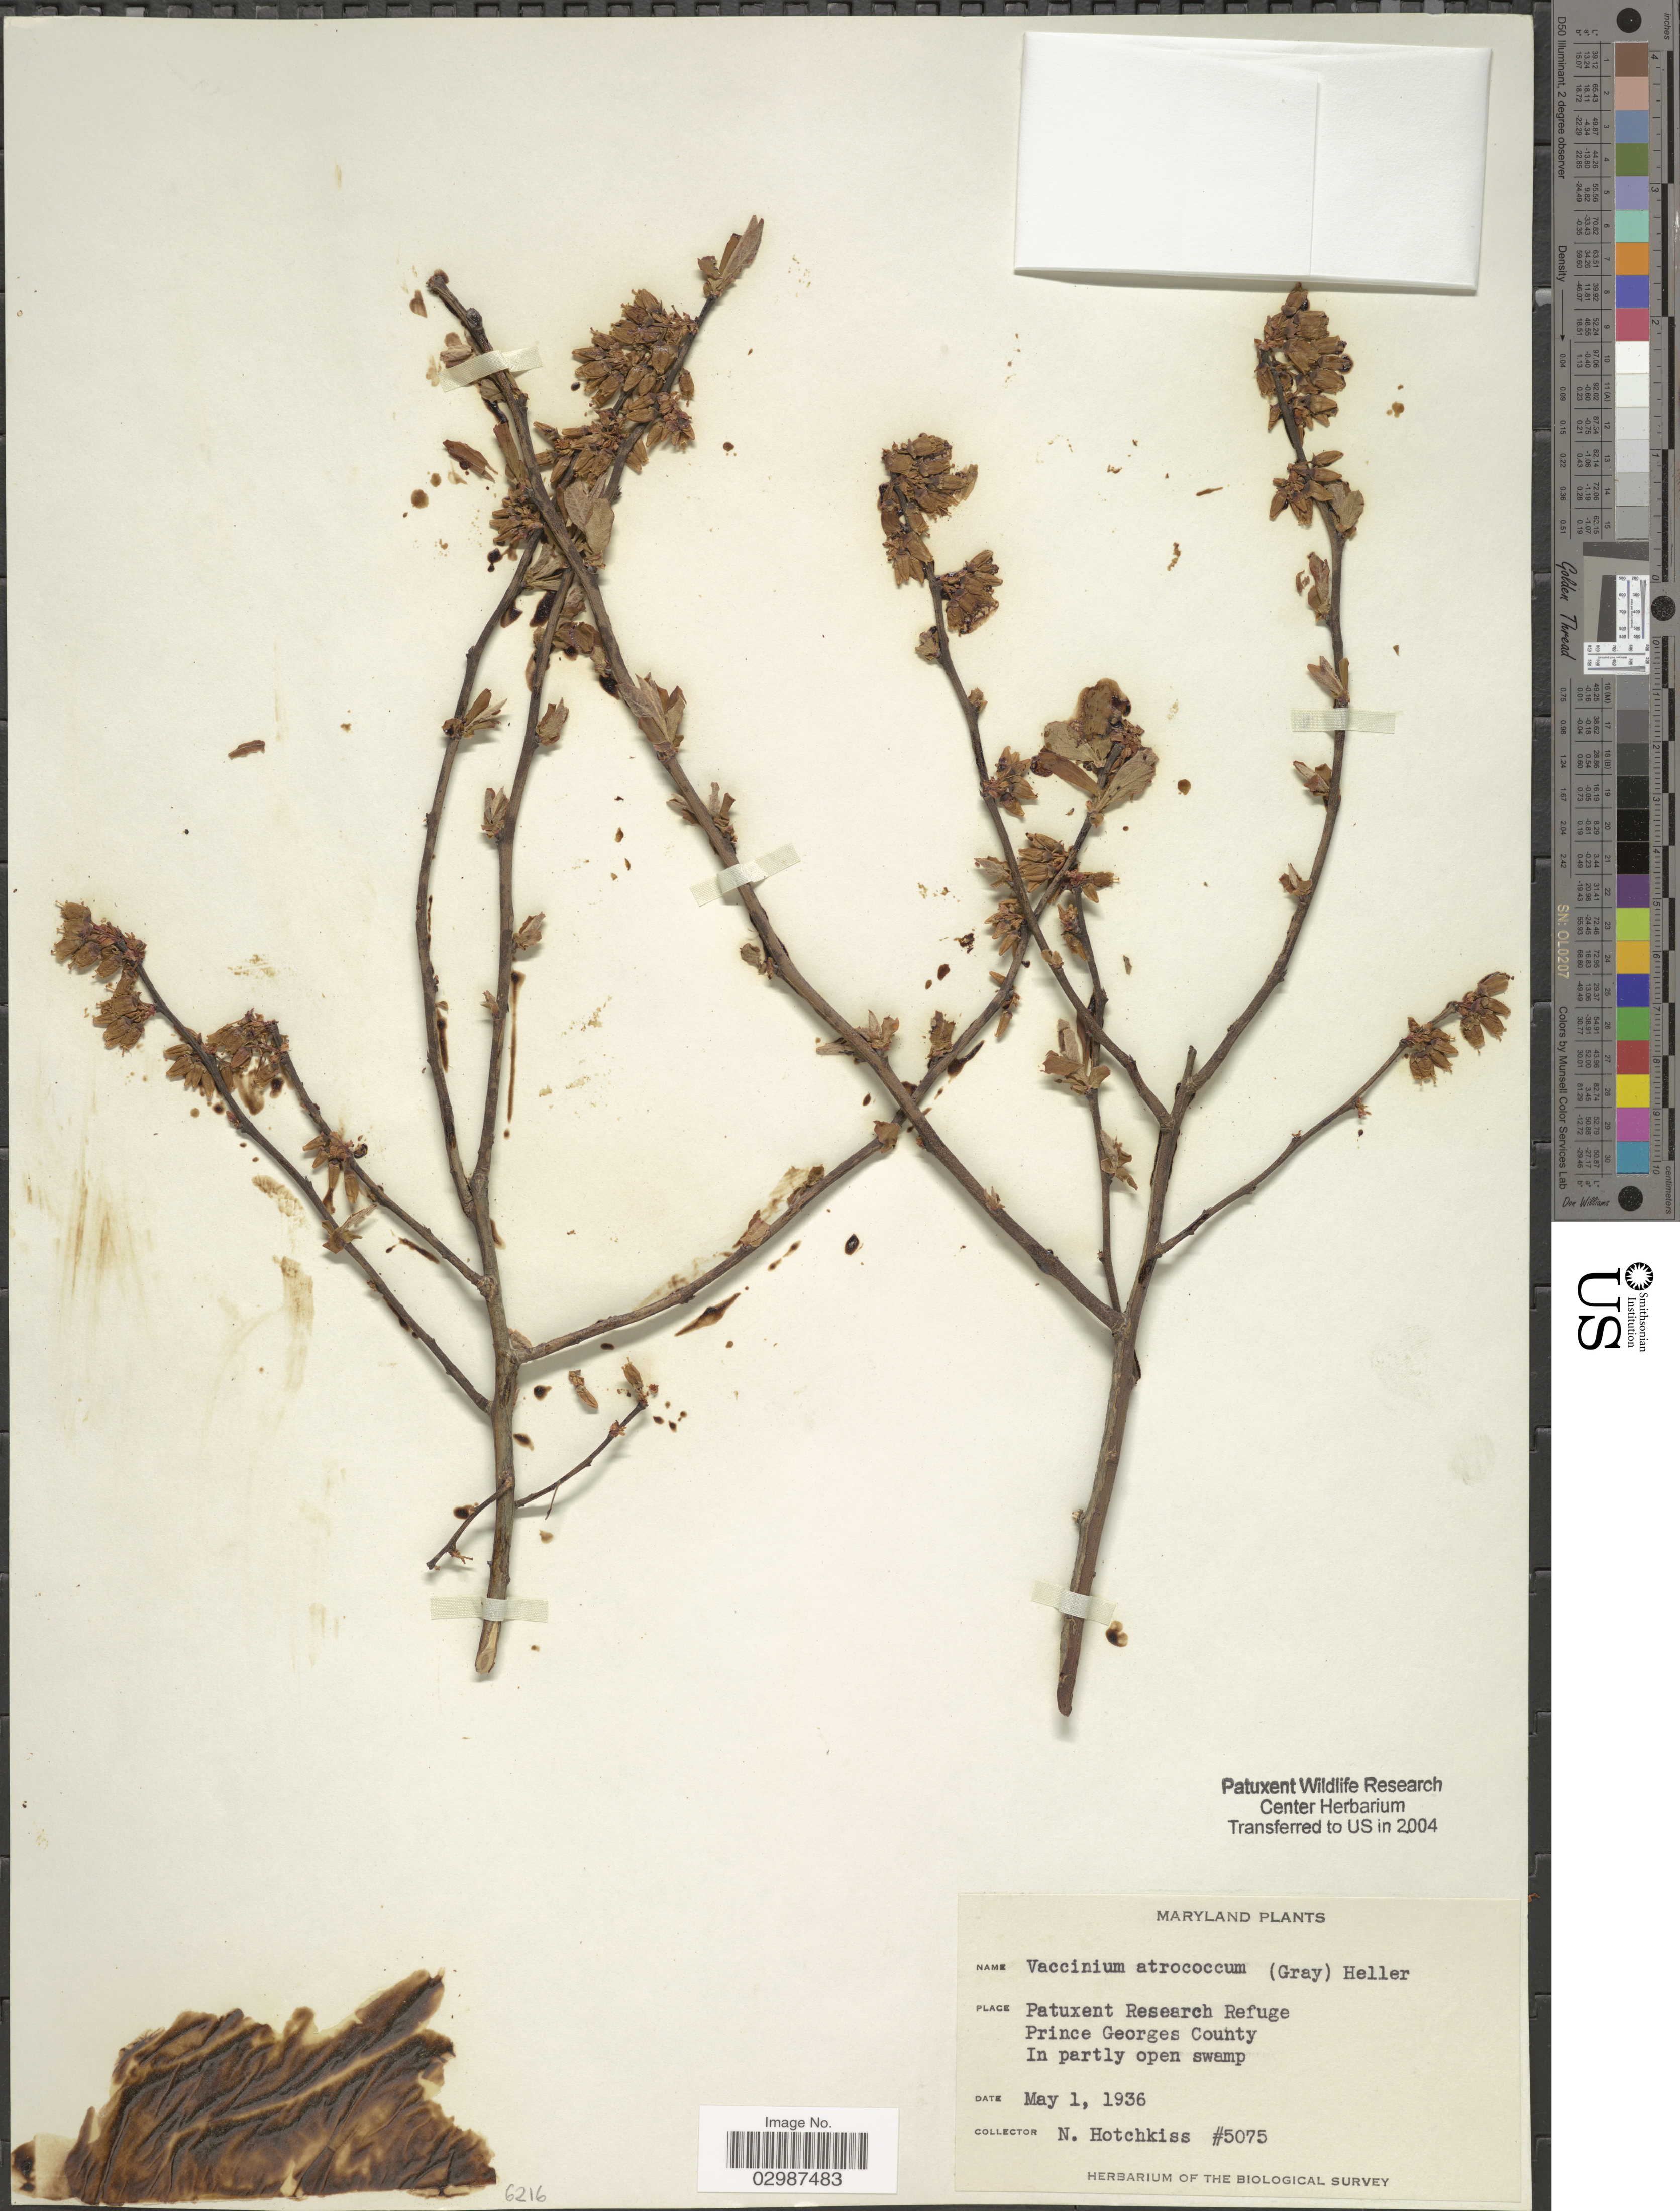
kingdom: Plantae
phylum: Tracheophyta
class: Magnoliopsida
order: Ericales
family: Ericaceae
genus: Vaccinium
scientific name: Vaccinium caesariense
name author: Mack.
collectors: N. Hotchkiss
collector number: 5075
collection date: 1936-05-01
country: United States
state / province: Maryland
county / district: Prince George's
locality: Patuxent Research Refuge. Prince Georges County.